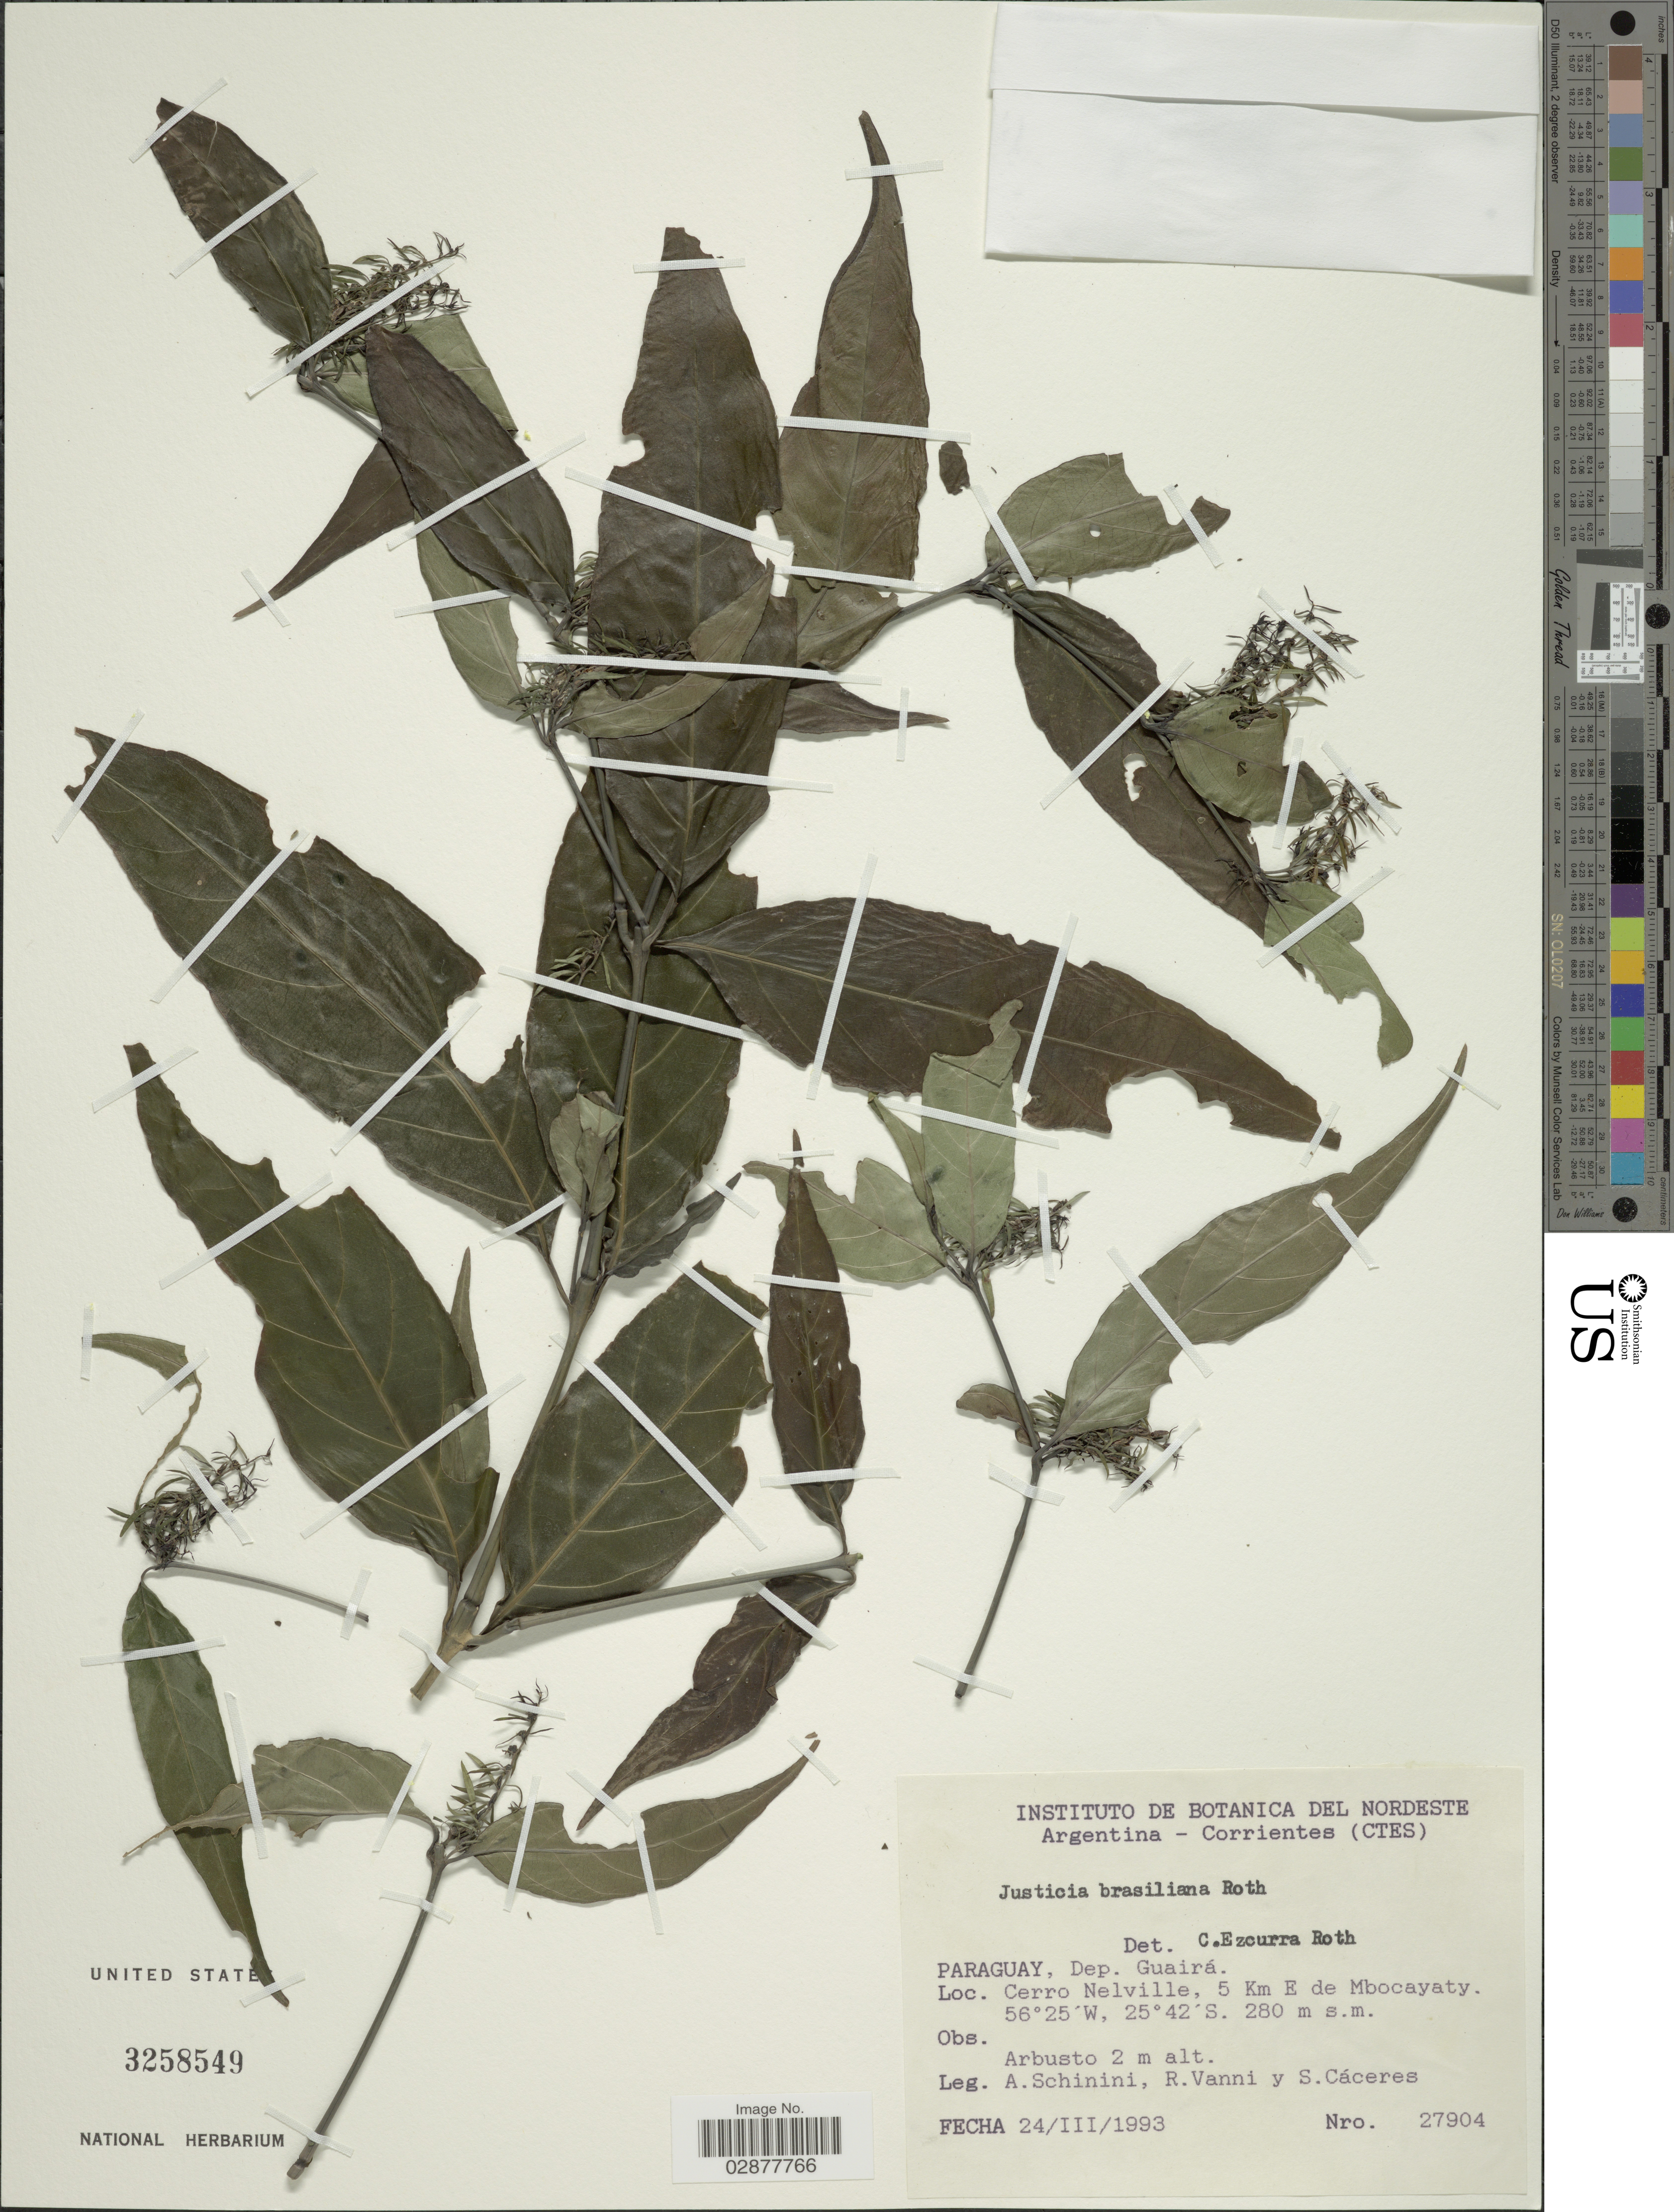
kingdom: Plantae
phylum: Tracheophyta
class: Magnoliopsida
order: Lamiales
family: Acanthaceae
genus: Justicia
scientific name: Justicia brasiliana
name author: Roth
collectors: A. Schinini, R. Vanni & S. Cáceres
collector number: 27904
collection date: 1993-03-24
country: Paraguay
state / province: Guaira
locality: Dep. Guairá. Cerro Nelville, 5 Km E de Mbocayaty.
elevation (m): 280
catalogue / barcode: US 3258549